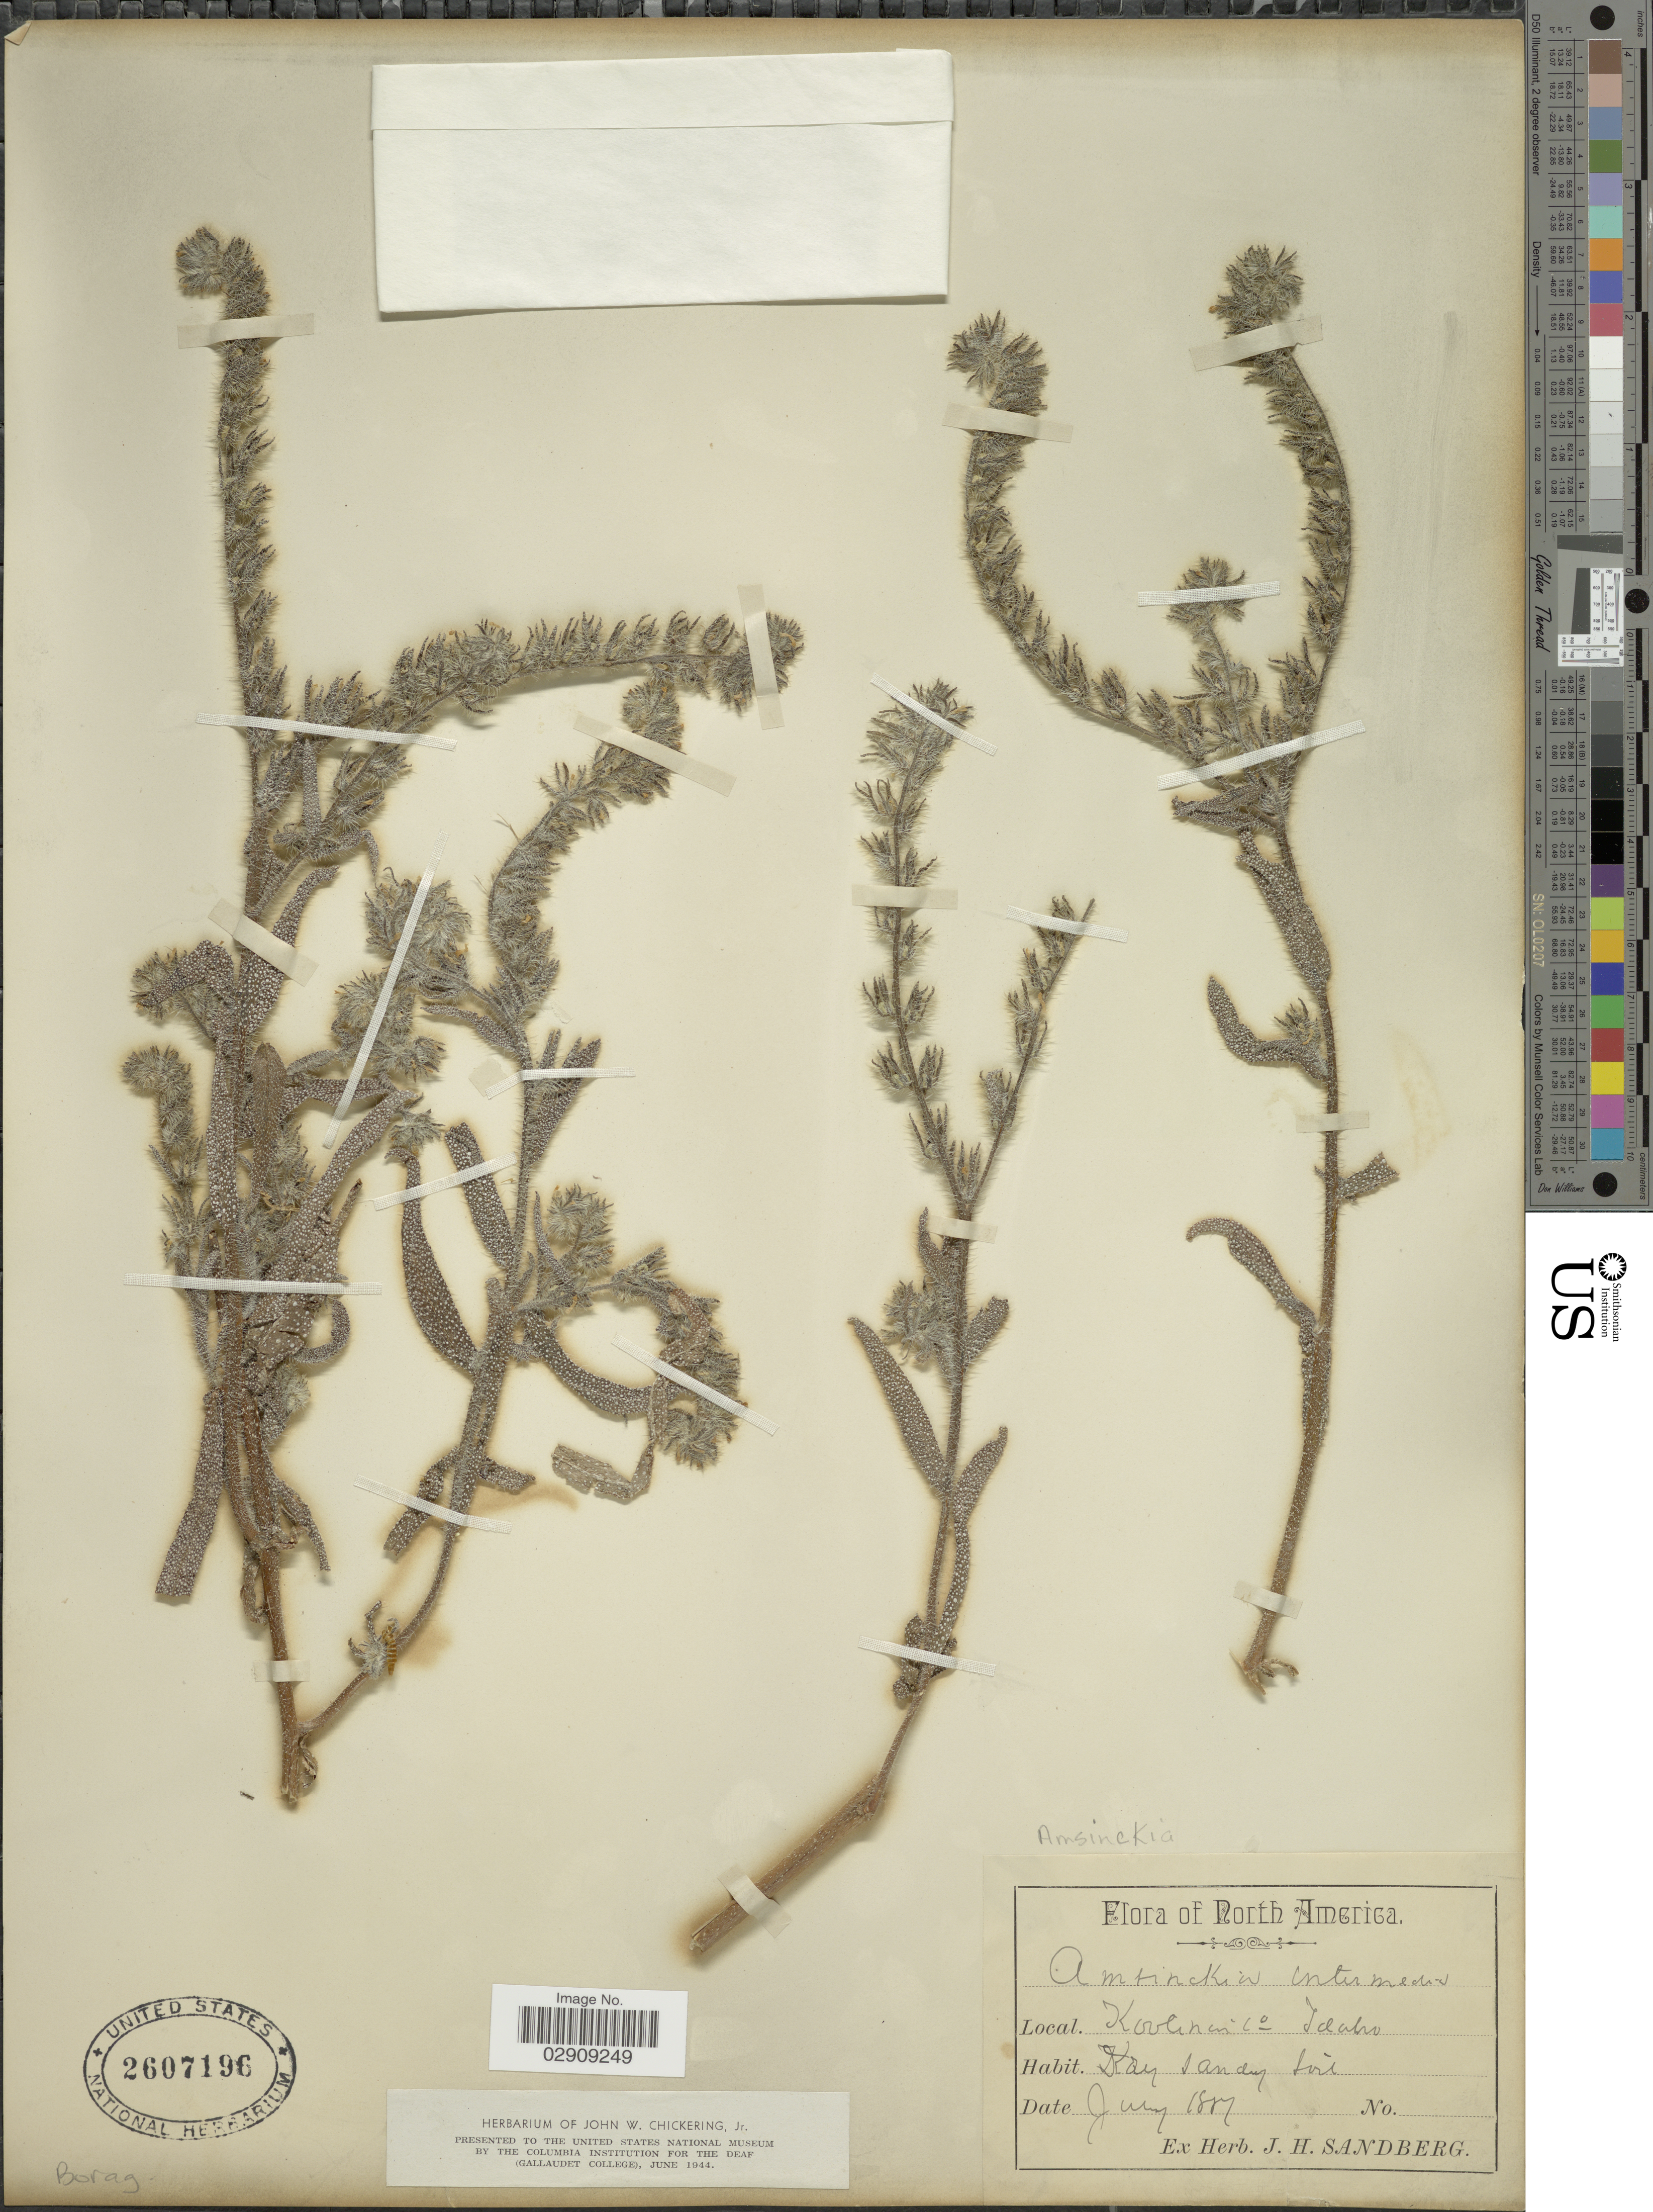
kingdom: Plantae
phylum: Tracheophyta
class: Magnoliopsida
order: Boraginales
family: Boraginaceae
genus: Amsinckia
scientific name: Amsinckia menziesii var. intermedia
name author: (Fisch. & C.A. Mey.) Ganders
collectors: ex. herb. J. H. Sandberg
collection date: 1807-07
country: United States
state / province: Idaho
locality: Kootenai Co.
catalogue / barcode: US 2607196